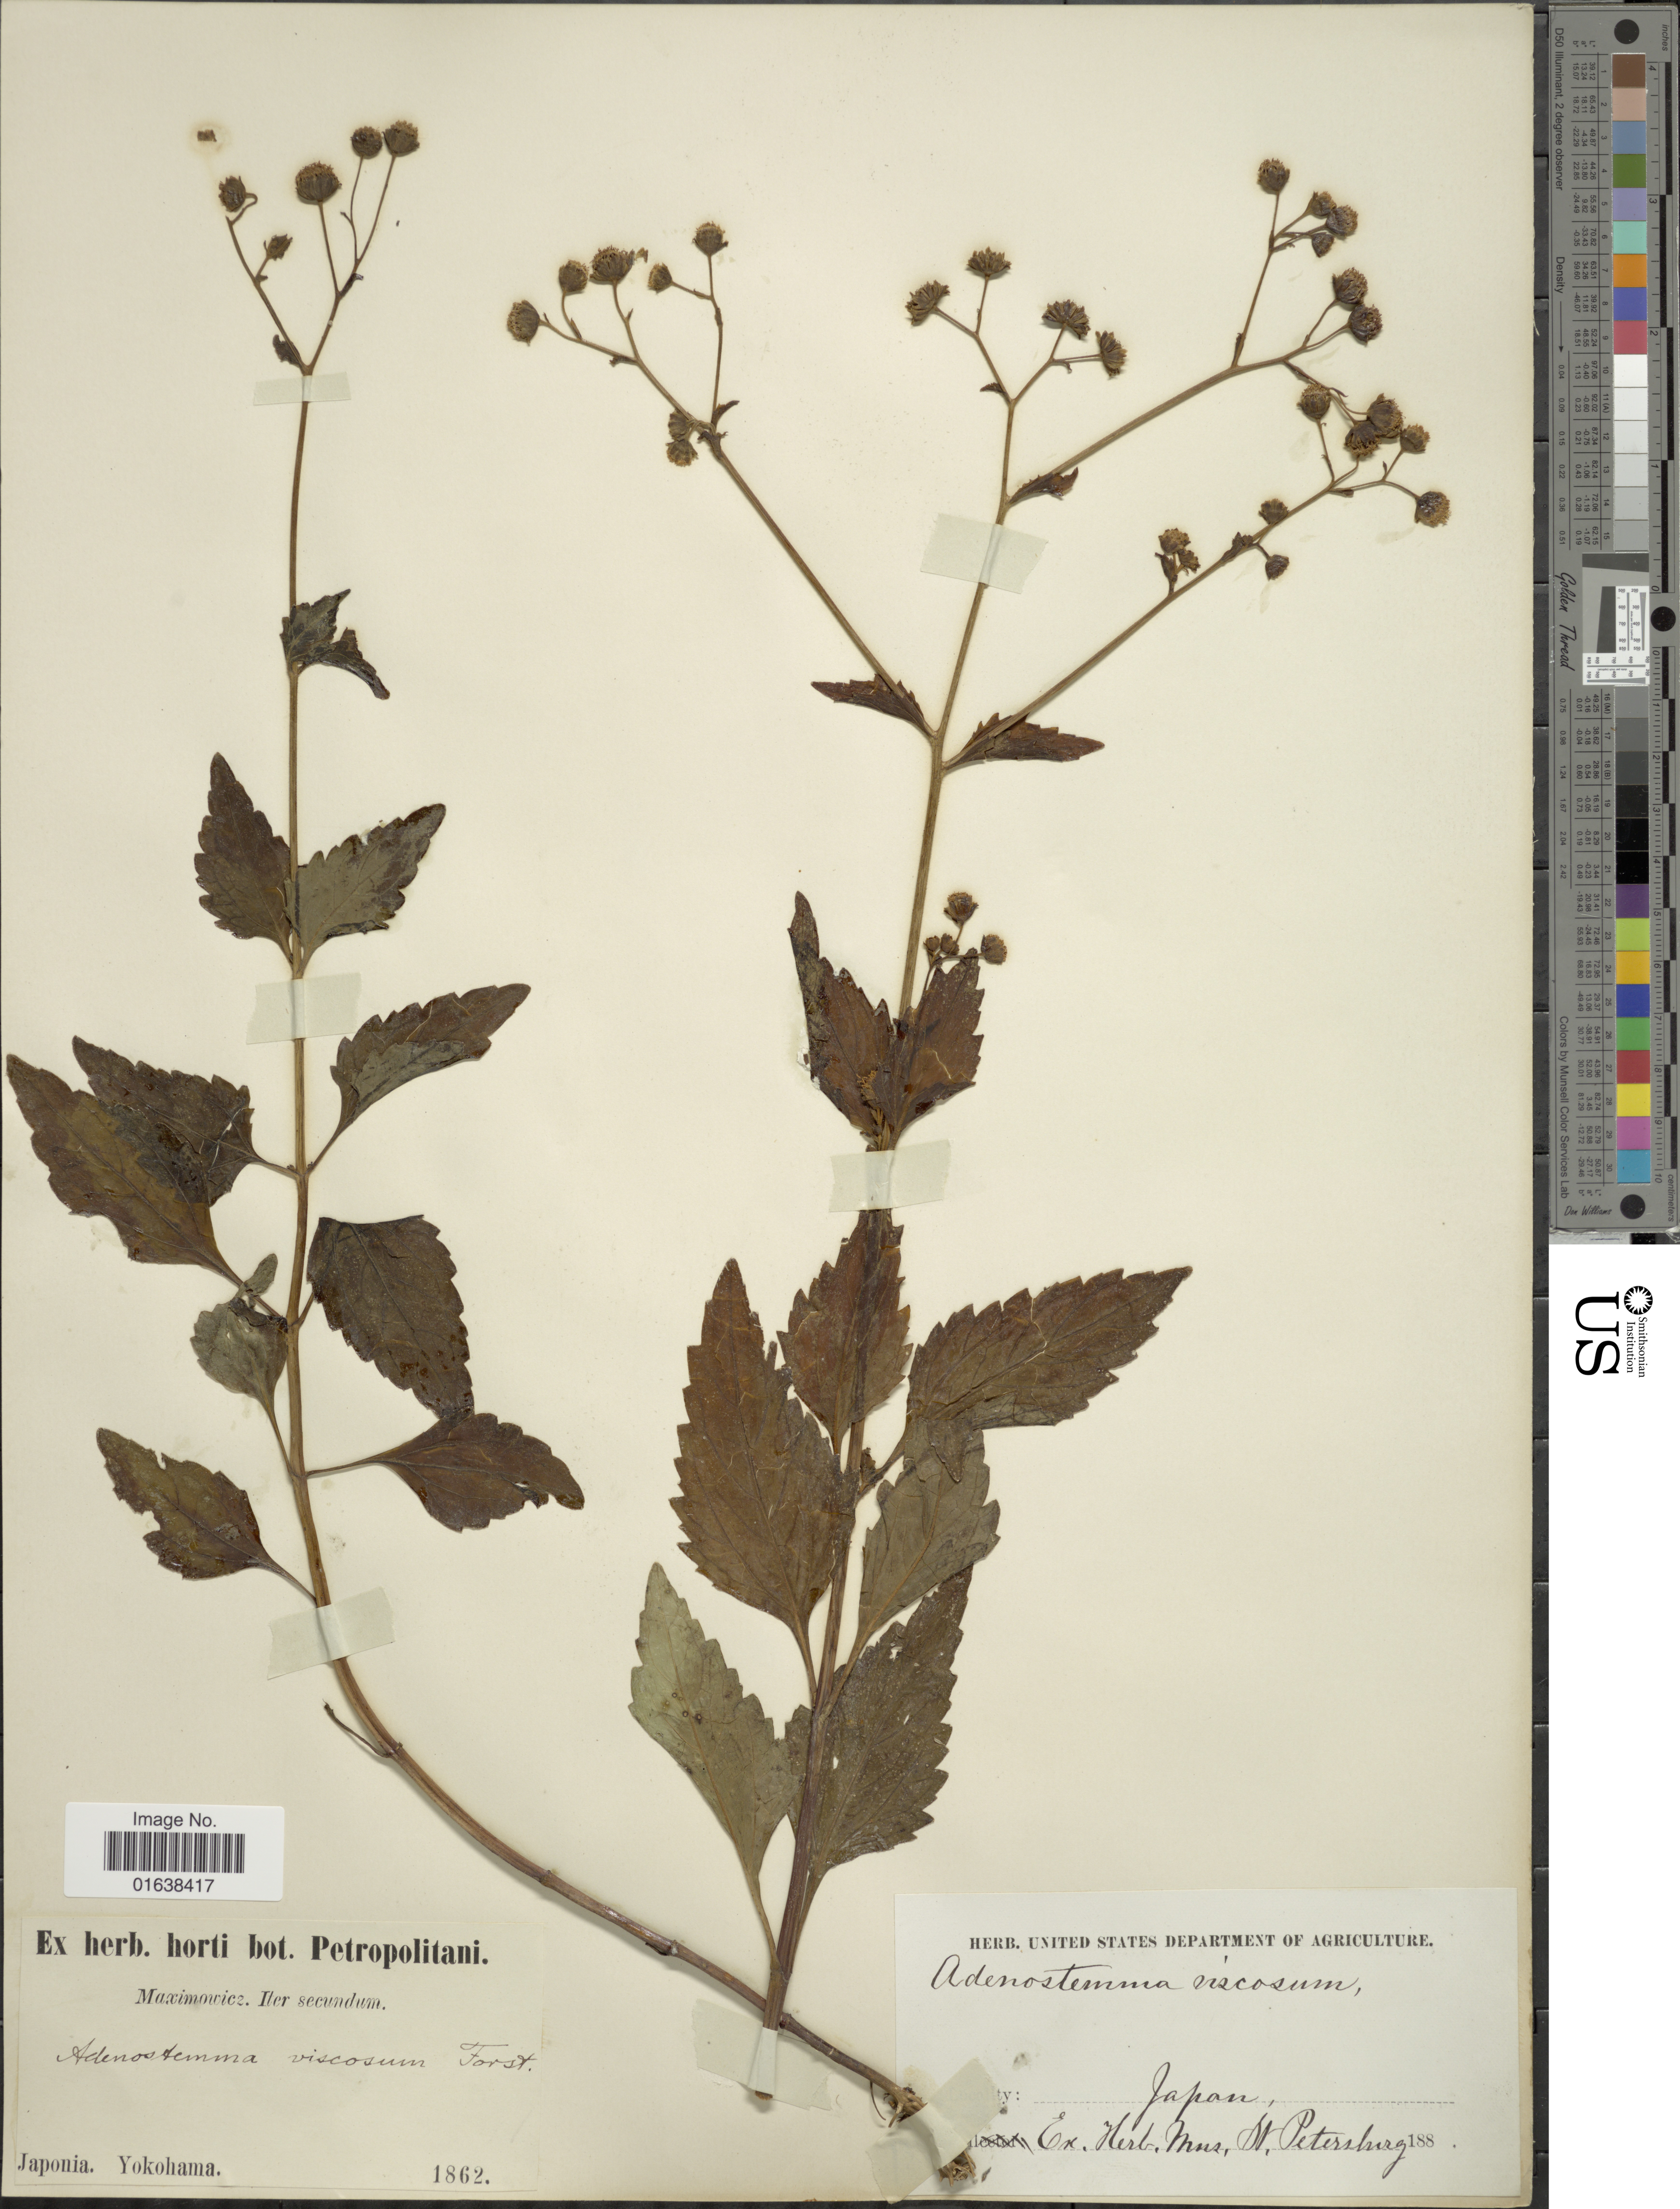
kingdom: Plantae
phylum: Tracheophyta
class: Magnoliopsida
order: Asterales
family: Asteraceae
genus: Adenostemma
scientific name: Adenostemma lavenia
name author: (L.) Kuntze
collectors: ex Herb. Horti Bot. Petropolitani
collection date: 1862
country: Japan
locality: Yokohama.